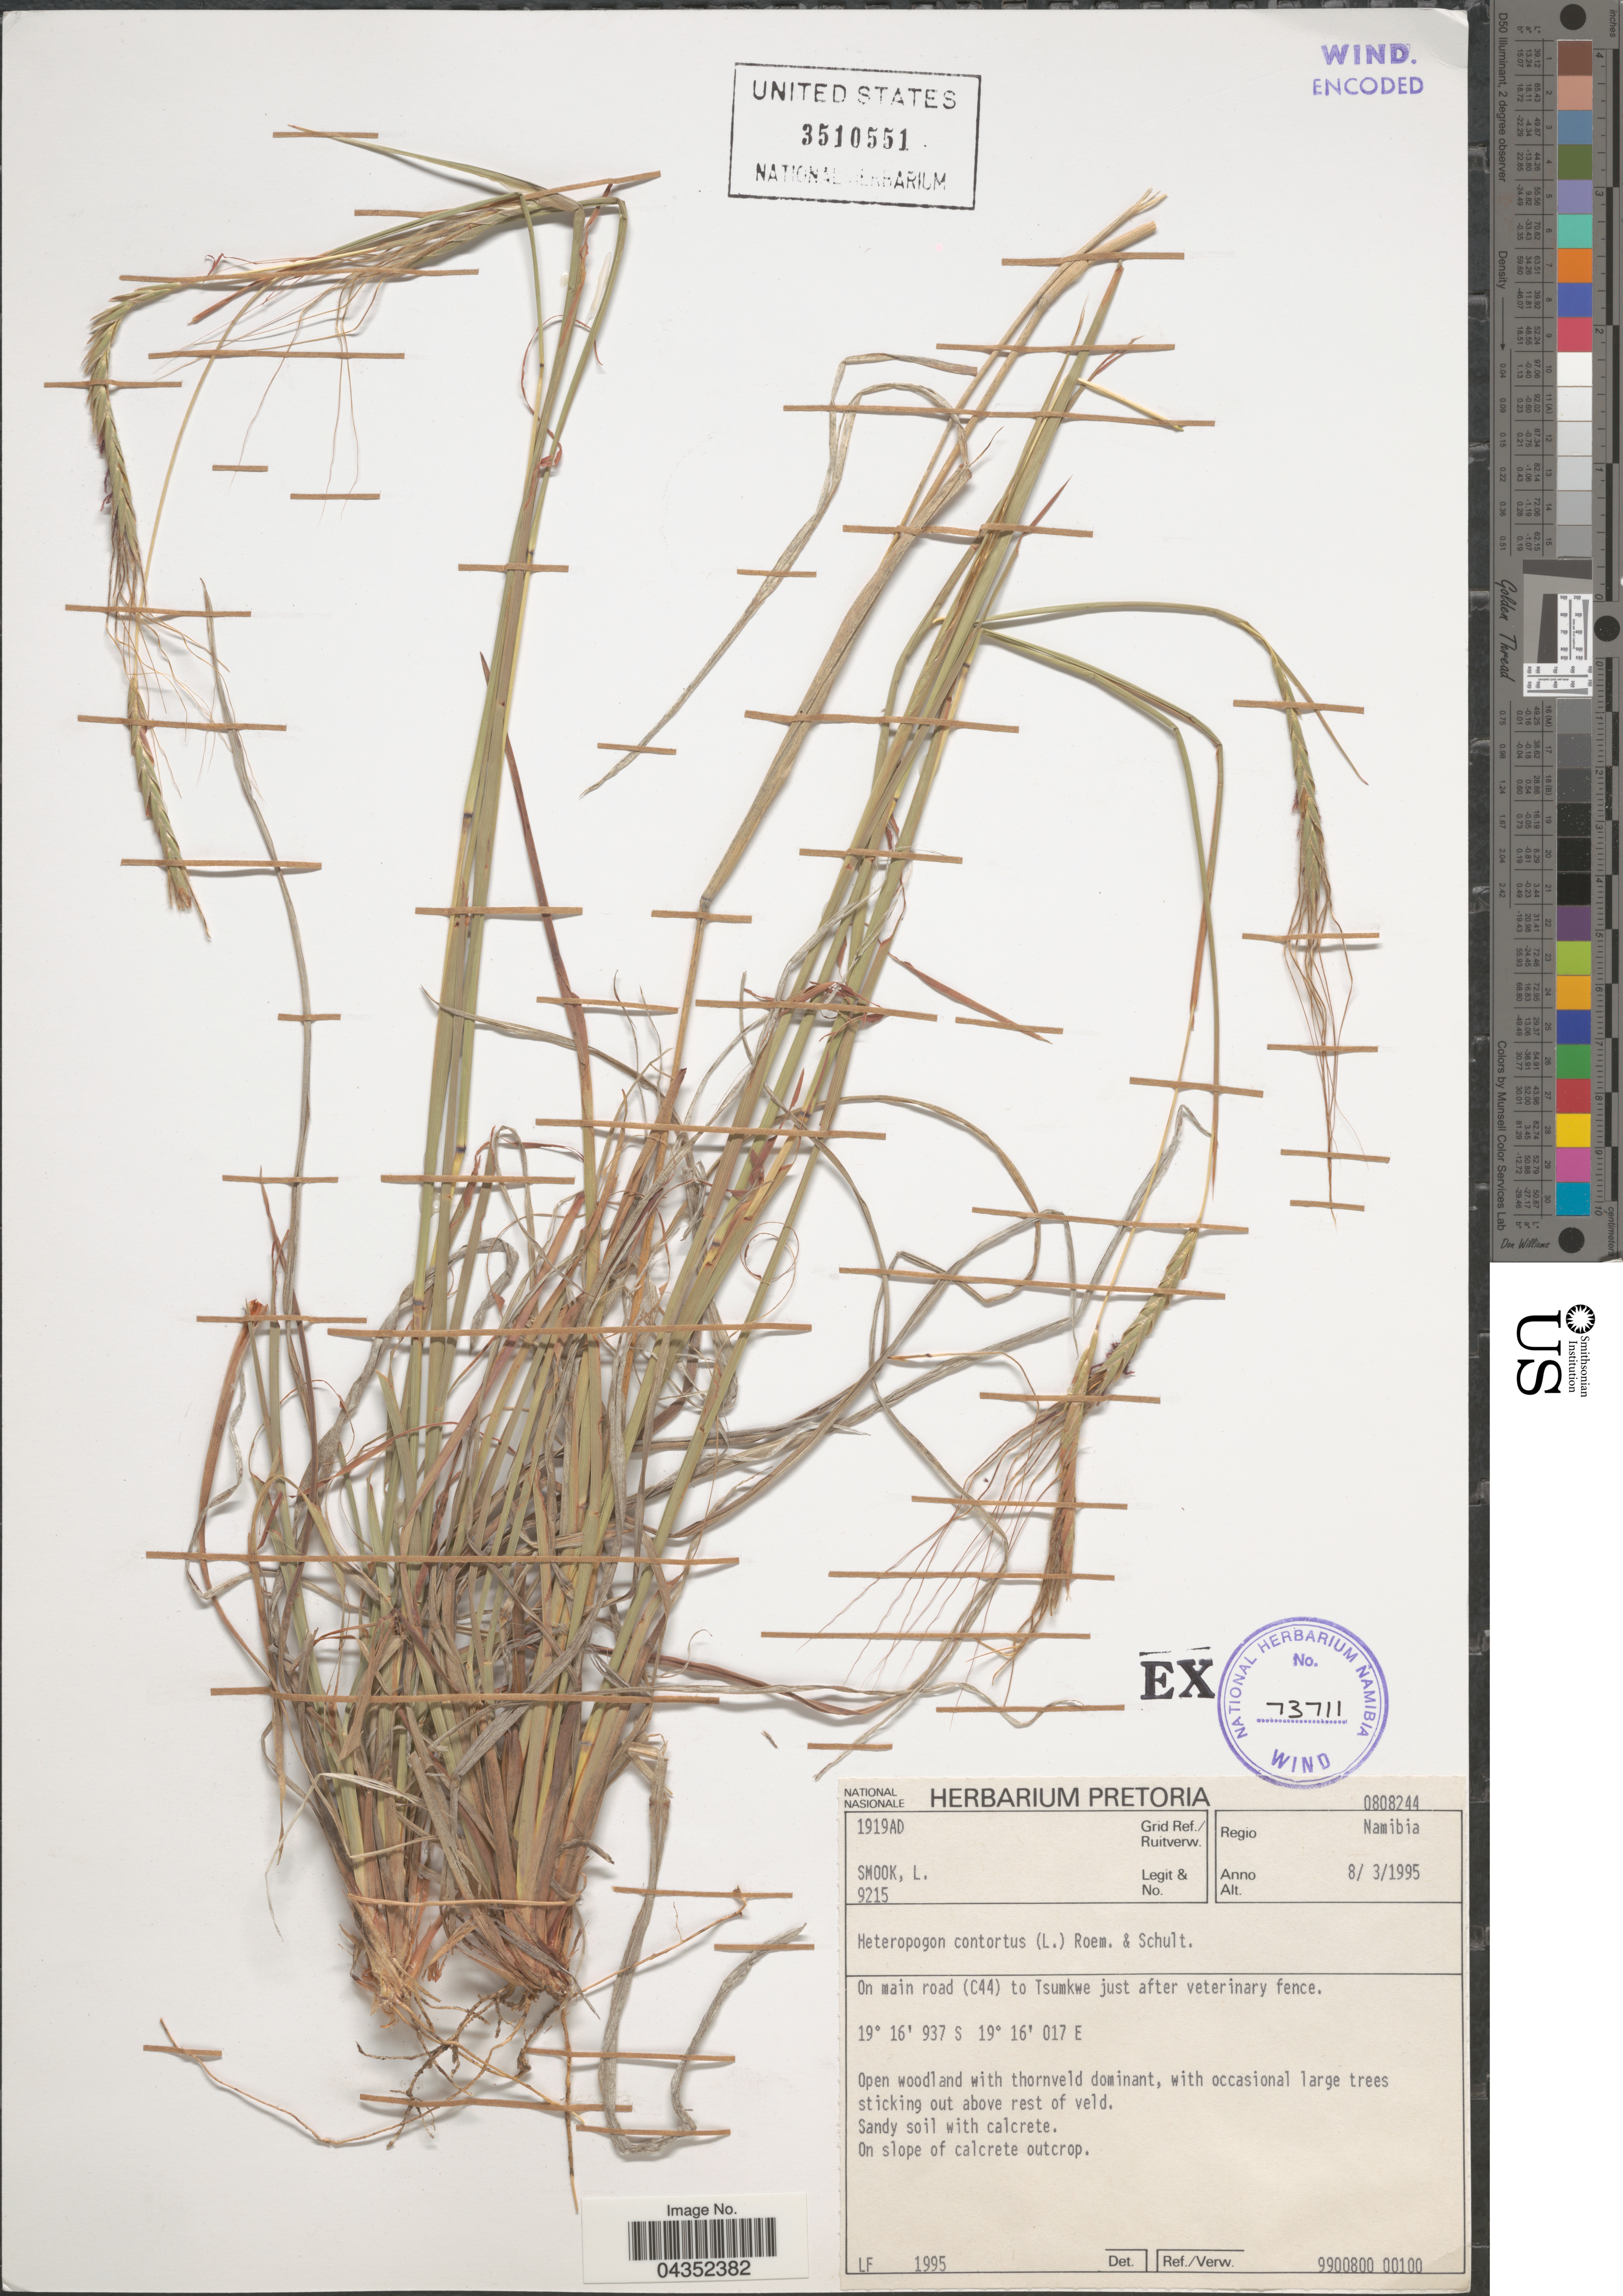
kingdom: Plantae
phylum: Tracheophyta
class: Liliopsida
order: Poales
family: Poaceae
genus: Heteropogon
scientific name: Heteropogon contortus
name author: (L.) P. Beauv. ex Roem. & Schult.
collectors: L. Smook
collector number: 9215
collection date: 1995-03-08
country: Namibia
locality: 1919AD Grid Ref./Ruitverw. Regio Namibia. On main road (C44) to Tsumkwe just after veterinary fence.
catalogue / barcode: US 3510551